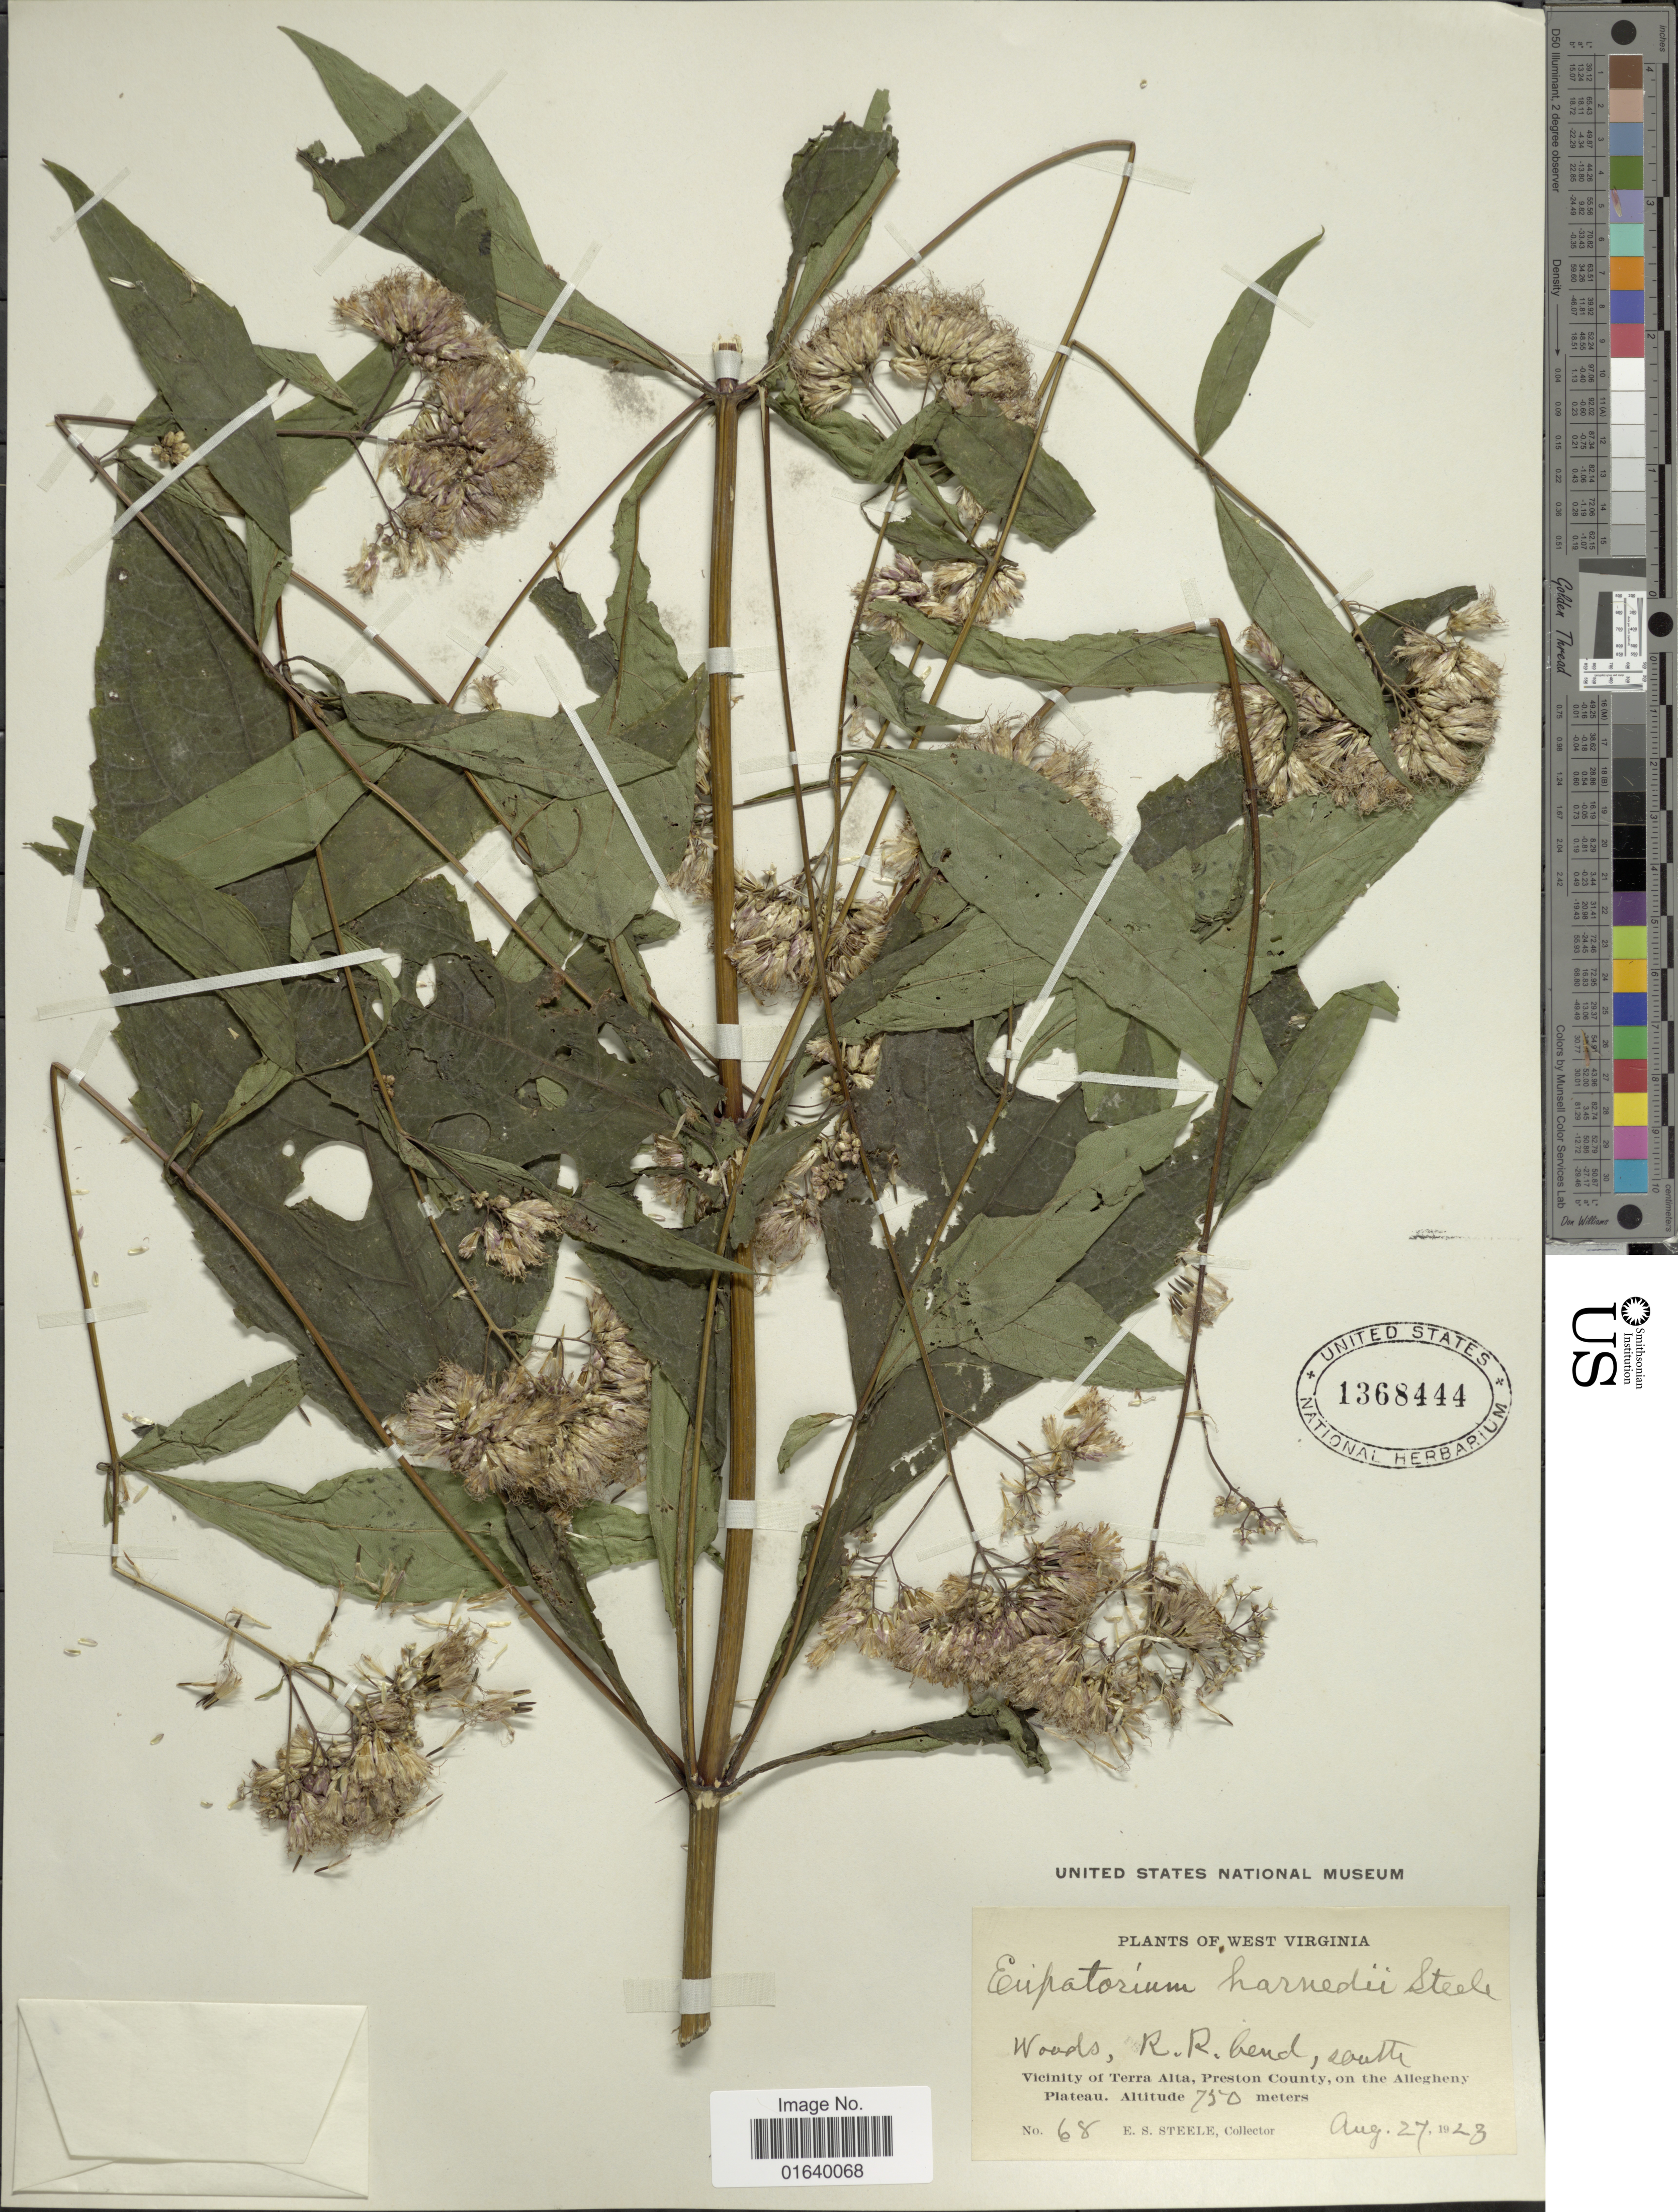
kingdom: Plantae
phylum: Tracheophyta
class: Magnoliopsida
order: Asterales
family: Asteraceae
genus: Eupatorium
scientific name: Eupatorium purpureum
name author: (L.) E.E. Lamont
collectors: E. Steele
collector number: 68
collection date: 1923-08-27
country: United States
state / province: West Virginia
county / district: Preston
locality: Vicinity of Terra Alta, Preston County, on the Allegheny Plateau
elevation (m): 750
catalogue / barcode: US 1368444